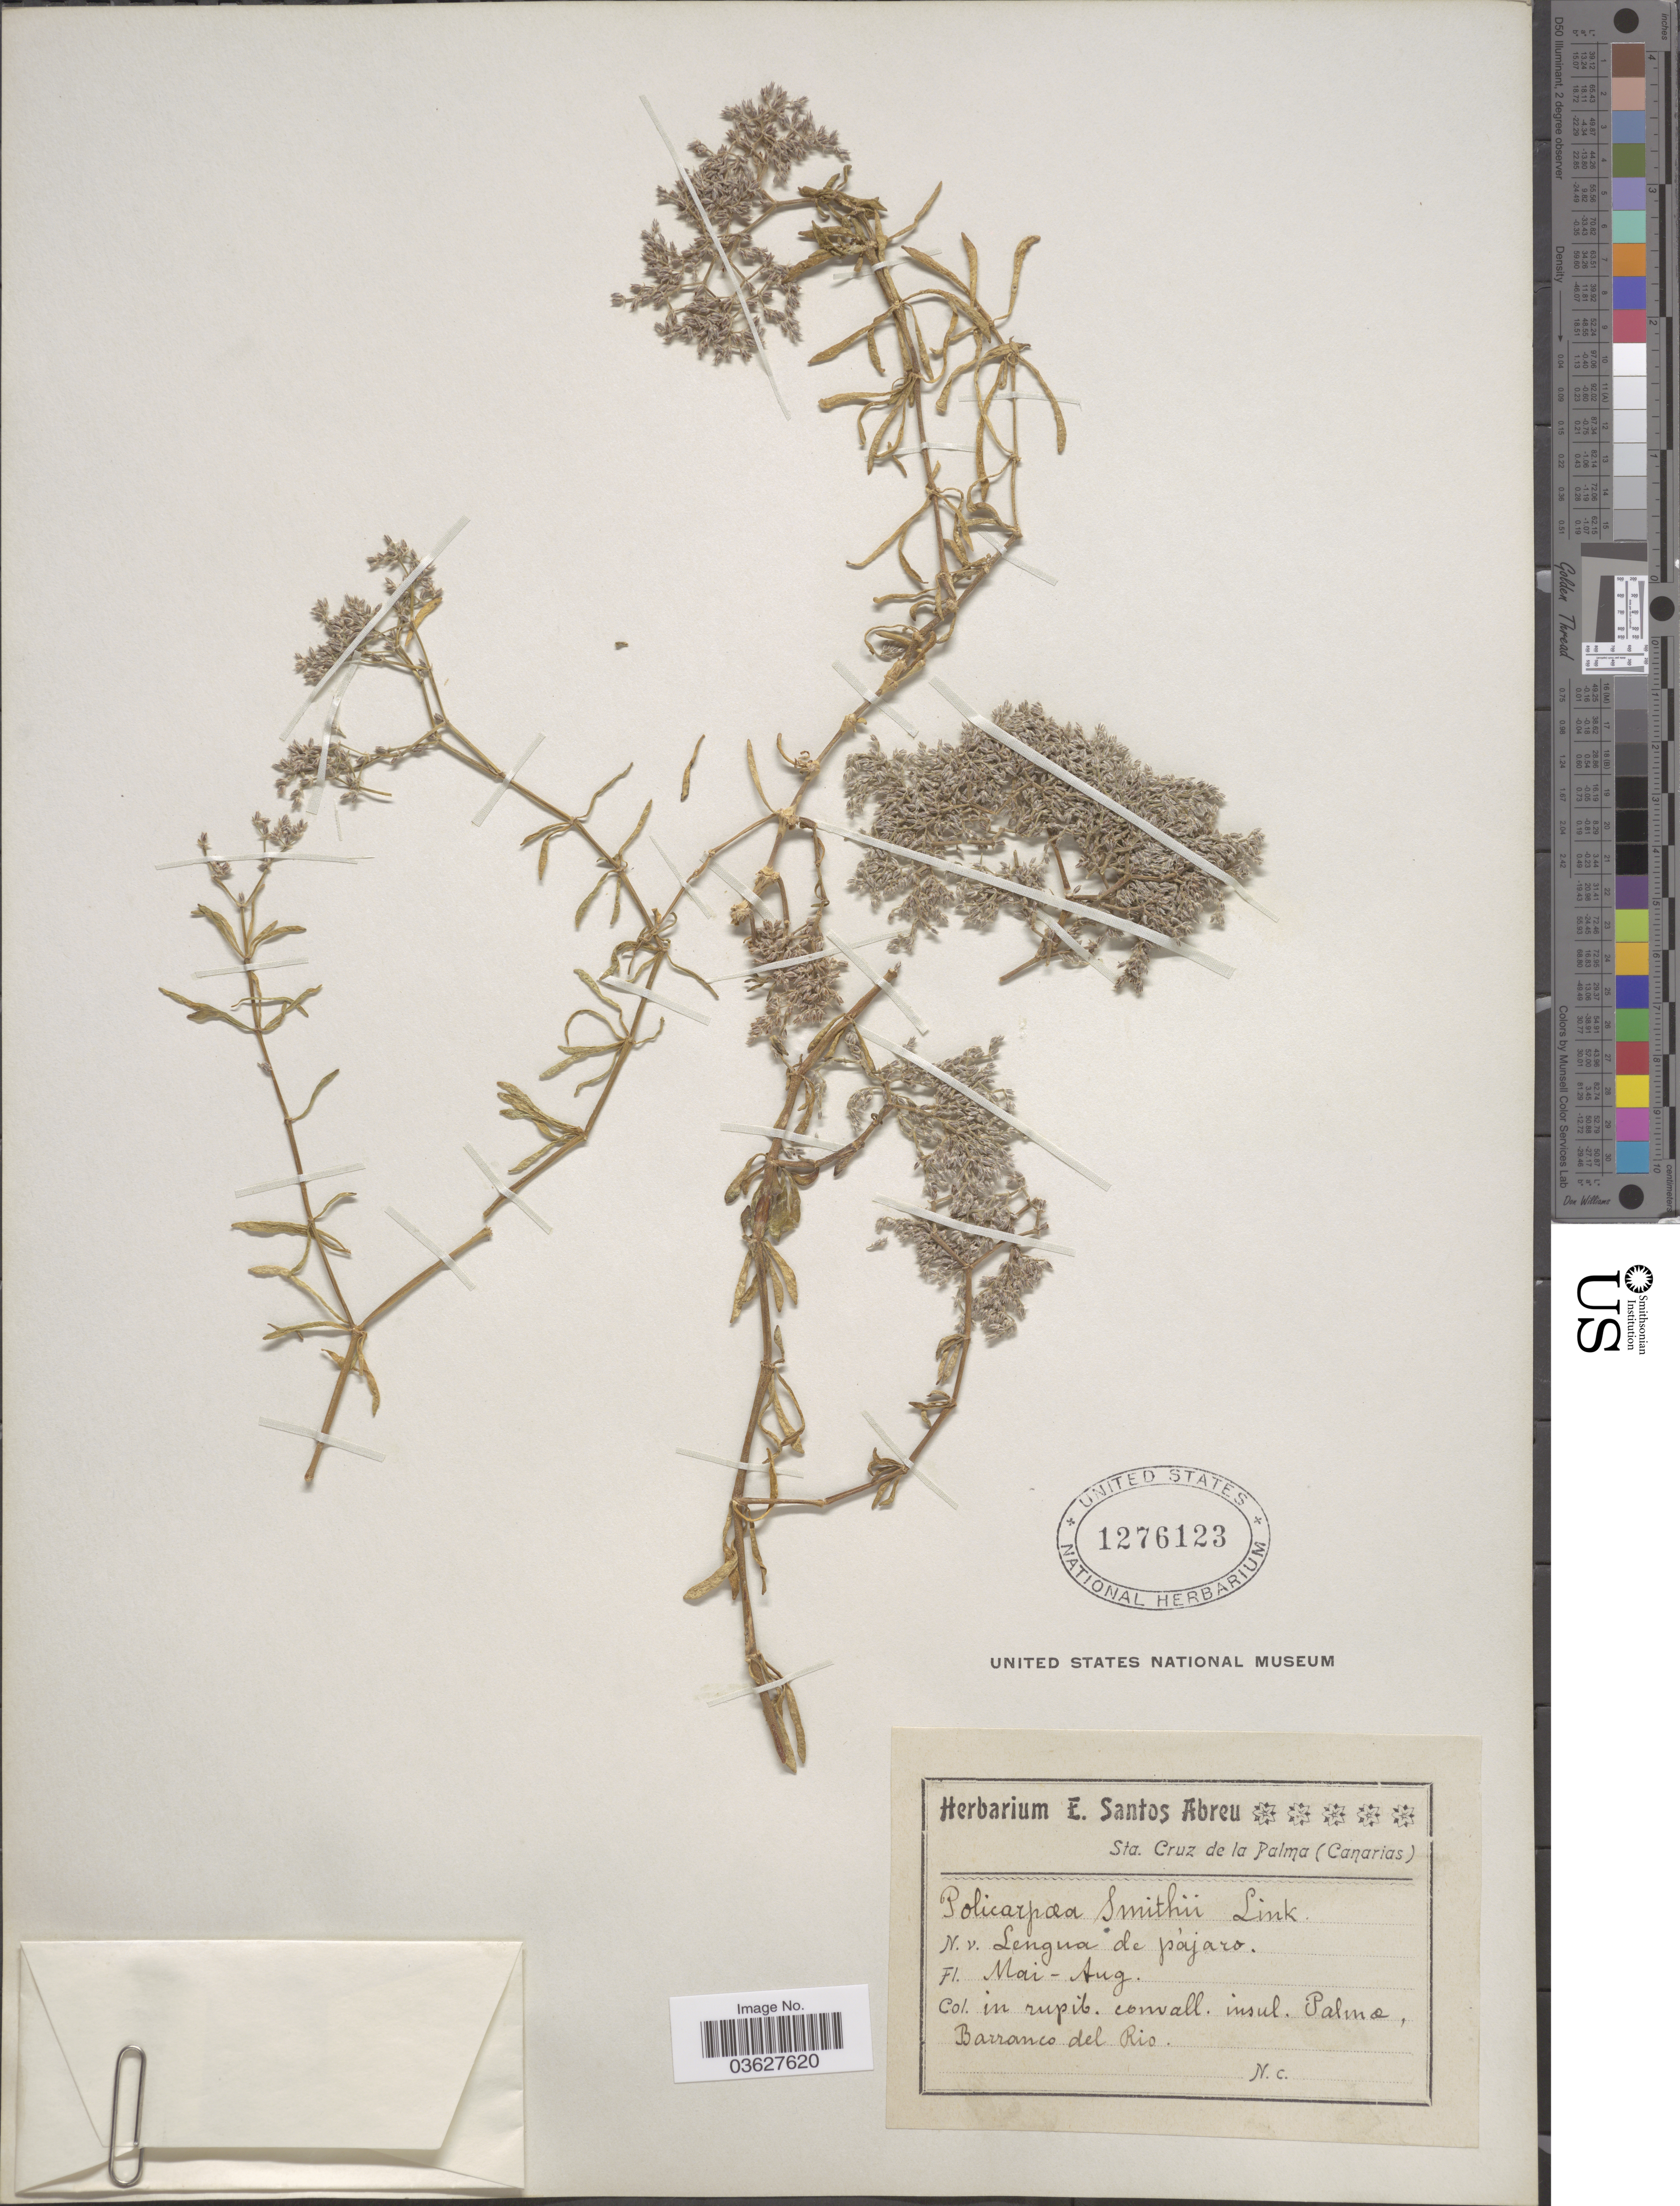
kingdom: Plantae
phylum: Tracheophyta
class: Magnoliopsida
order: Caryophyllales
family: Caryophyllaceae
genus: Polycarpaea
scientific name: Polycarpaea smithii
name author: Link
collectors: ex herb. E. Santos Abrue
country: Spain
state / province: Canarias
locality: In rupib. convall. insul. Palma, Barranco del Rio.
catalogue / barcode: US 1276123